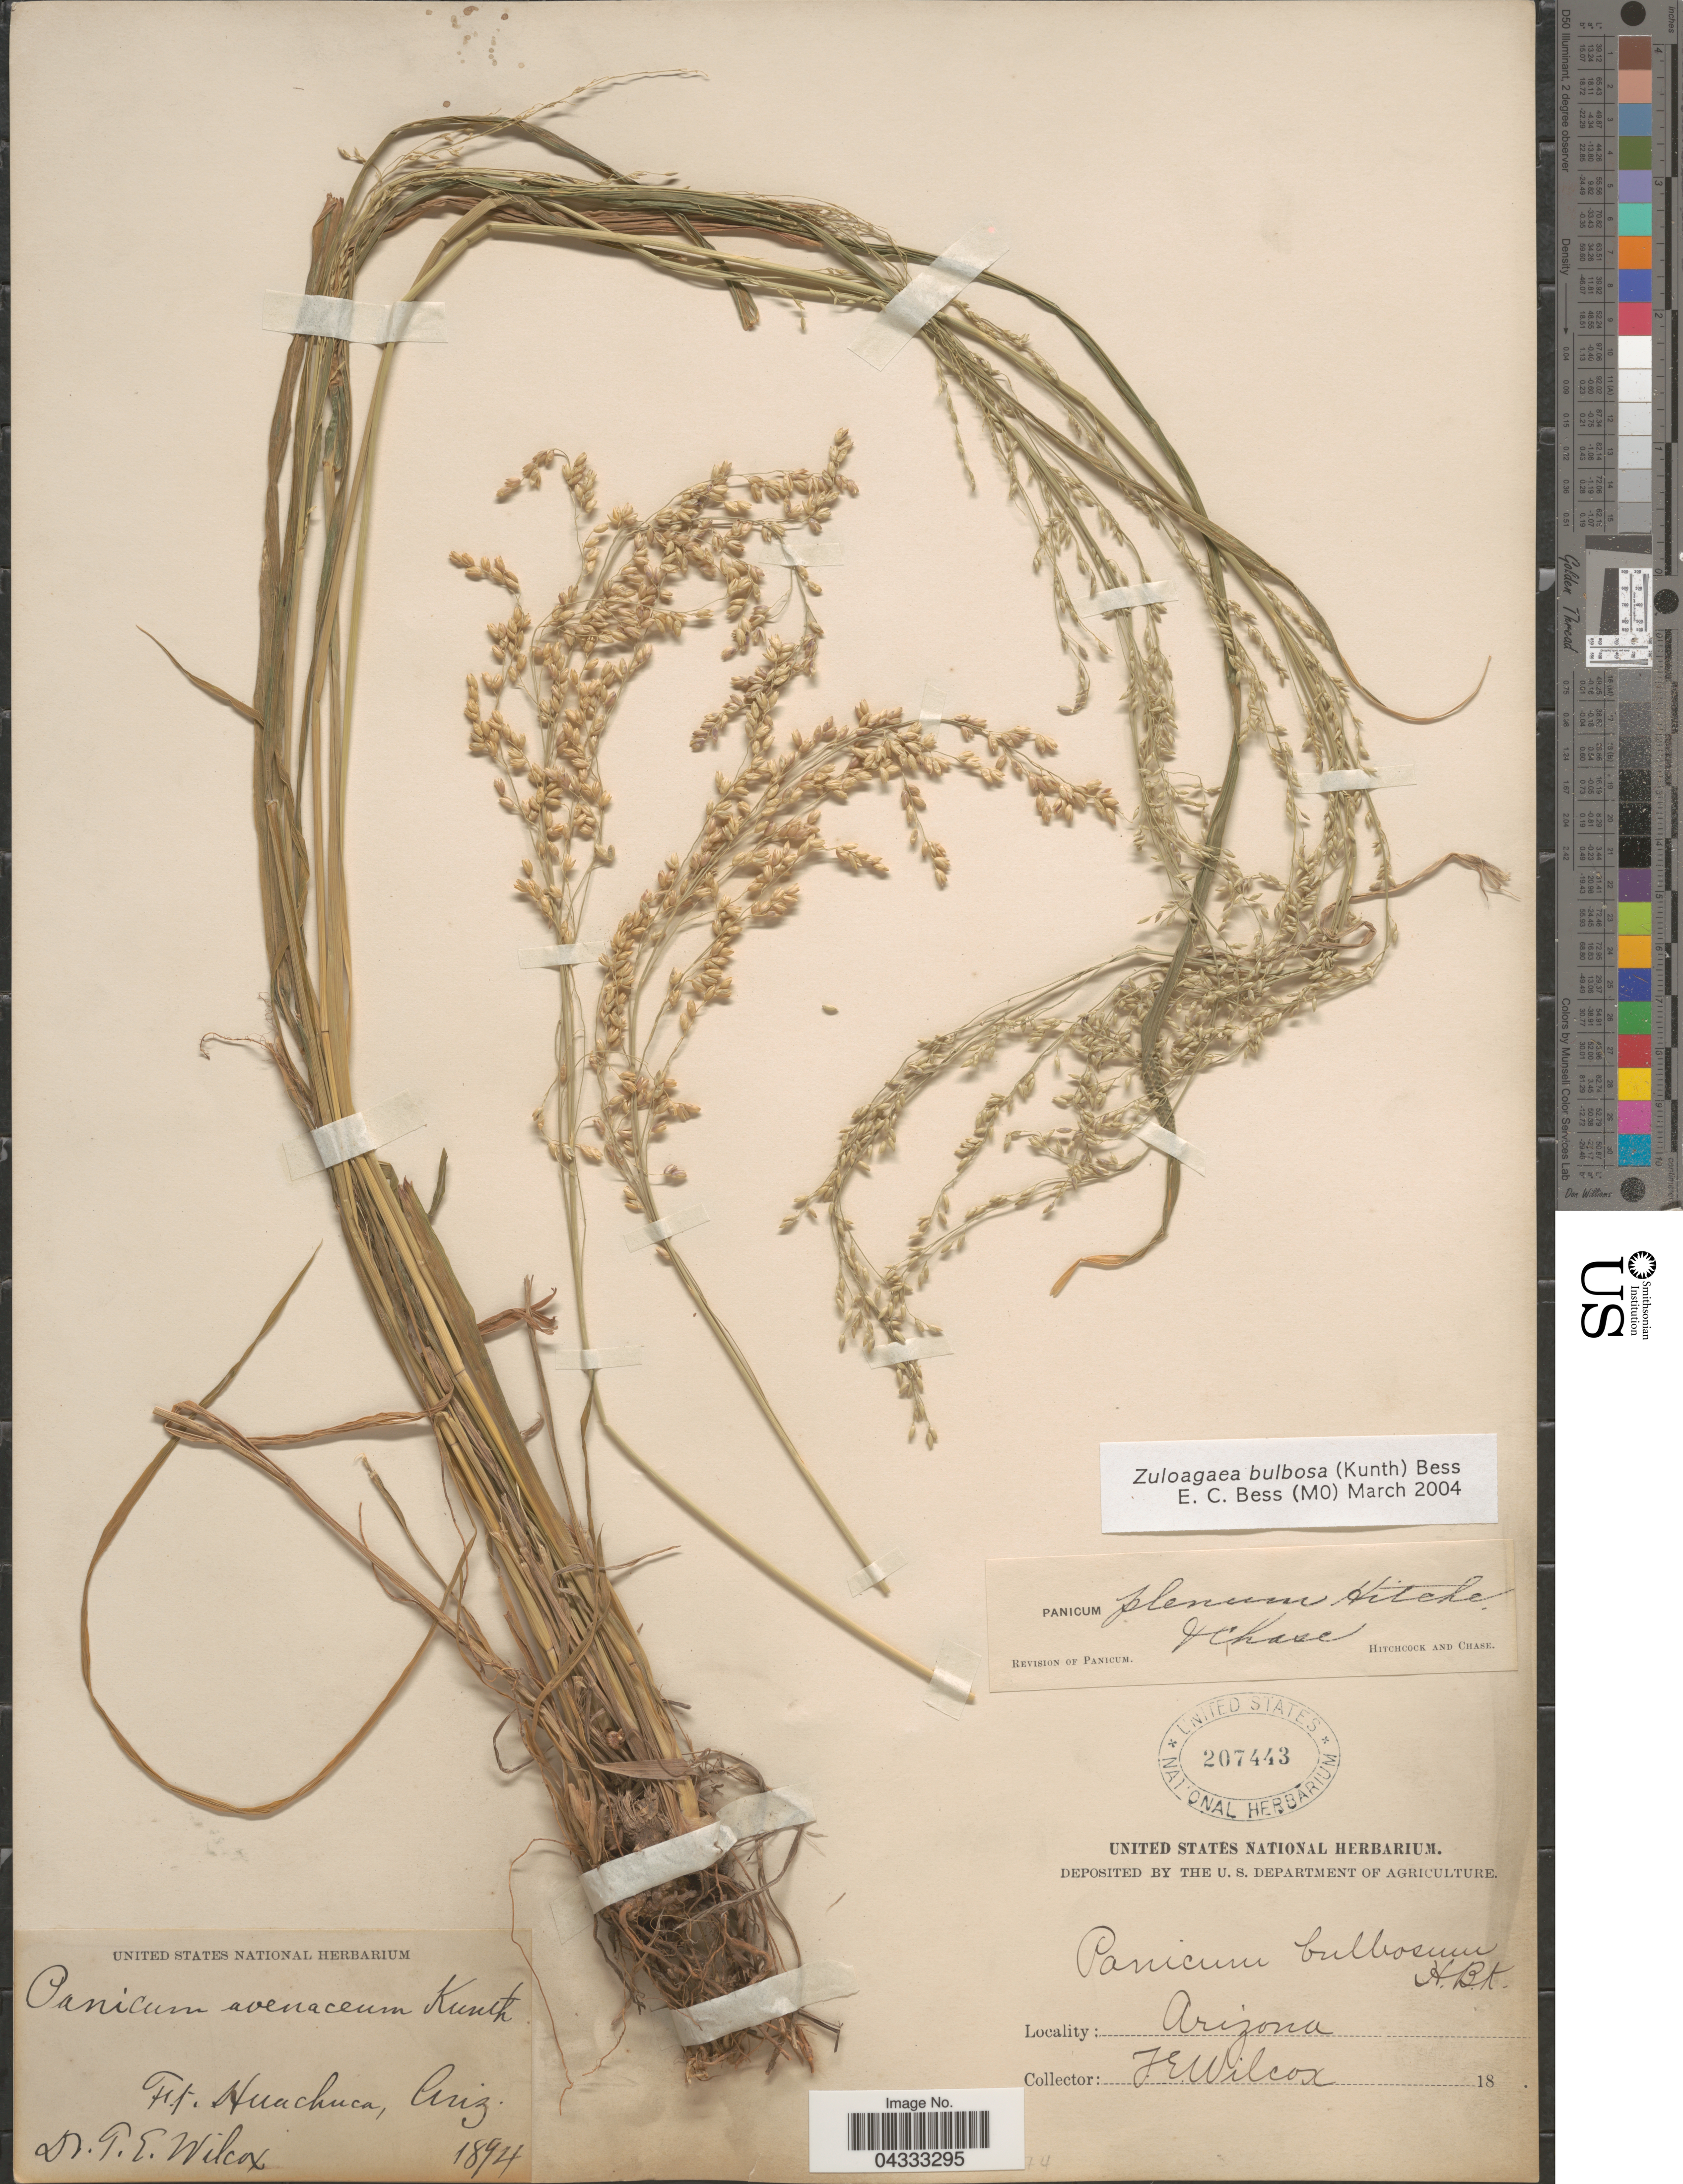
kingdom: Plantae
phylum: Tracheophyta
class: Liliopsida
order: Poales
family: Poaceae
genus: Zuloagaea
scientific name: Zuloagaea bulbosa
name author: (Kunth) E. Bess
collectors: T. E. Wilcox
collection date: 1894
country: United States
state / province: Arizona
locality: Ft. Huachuca.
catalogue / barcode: US 207443